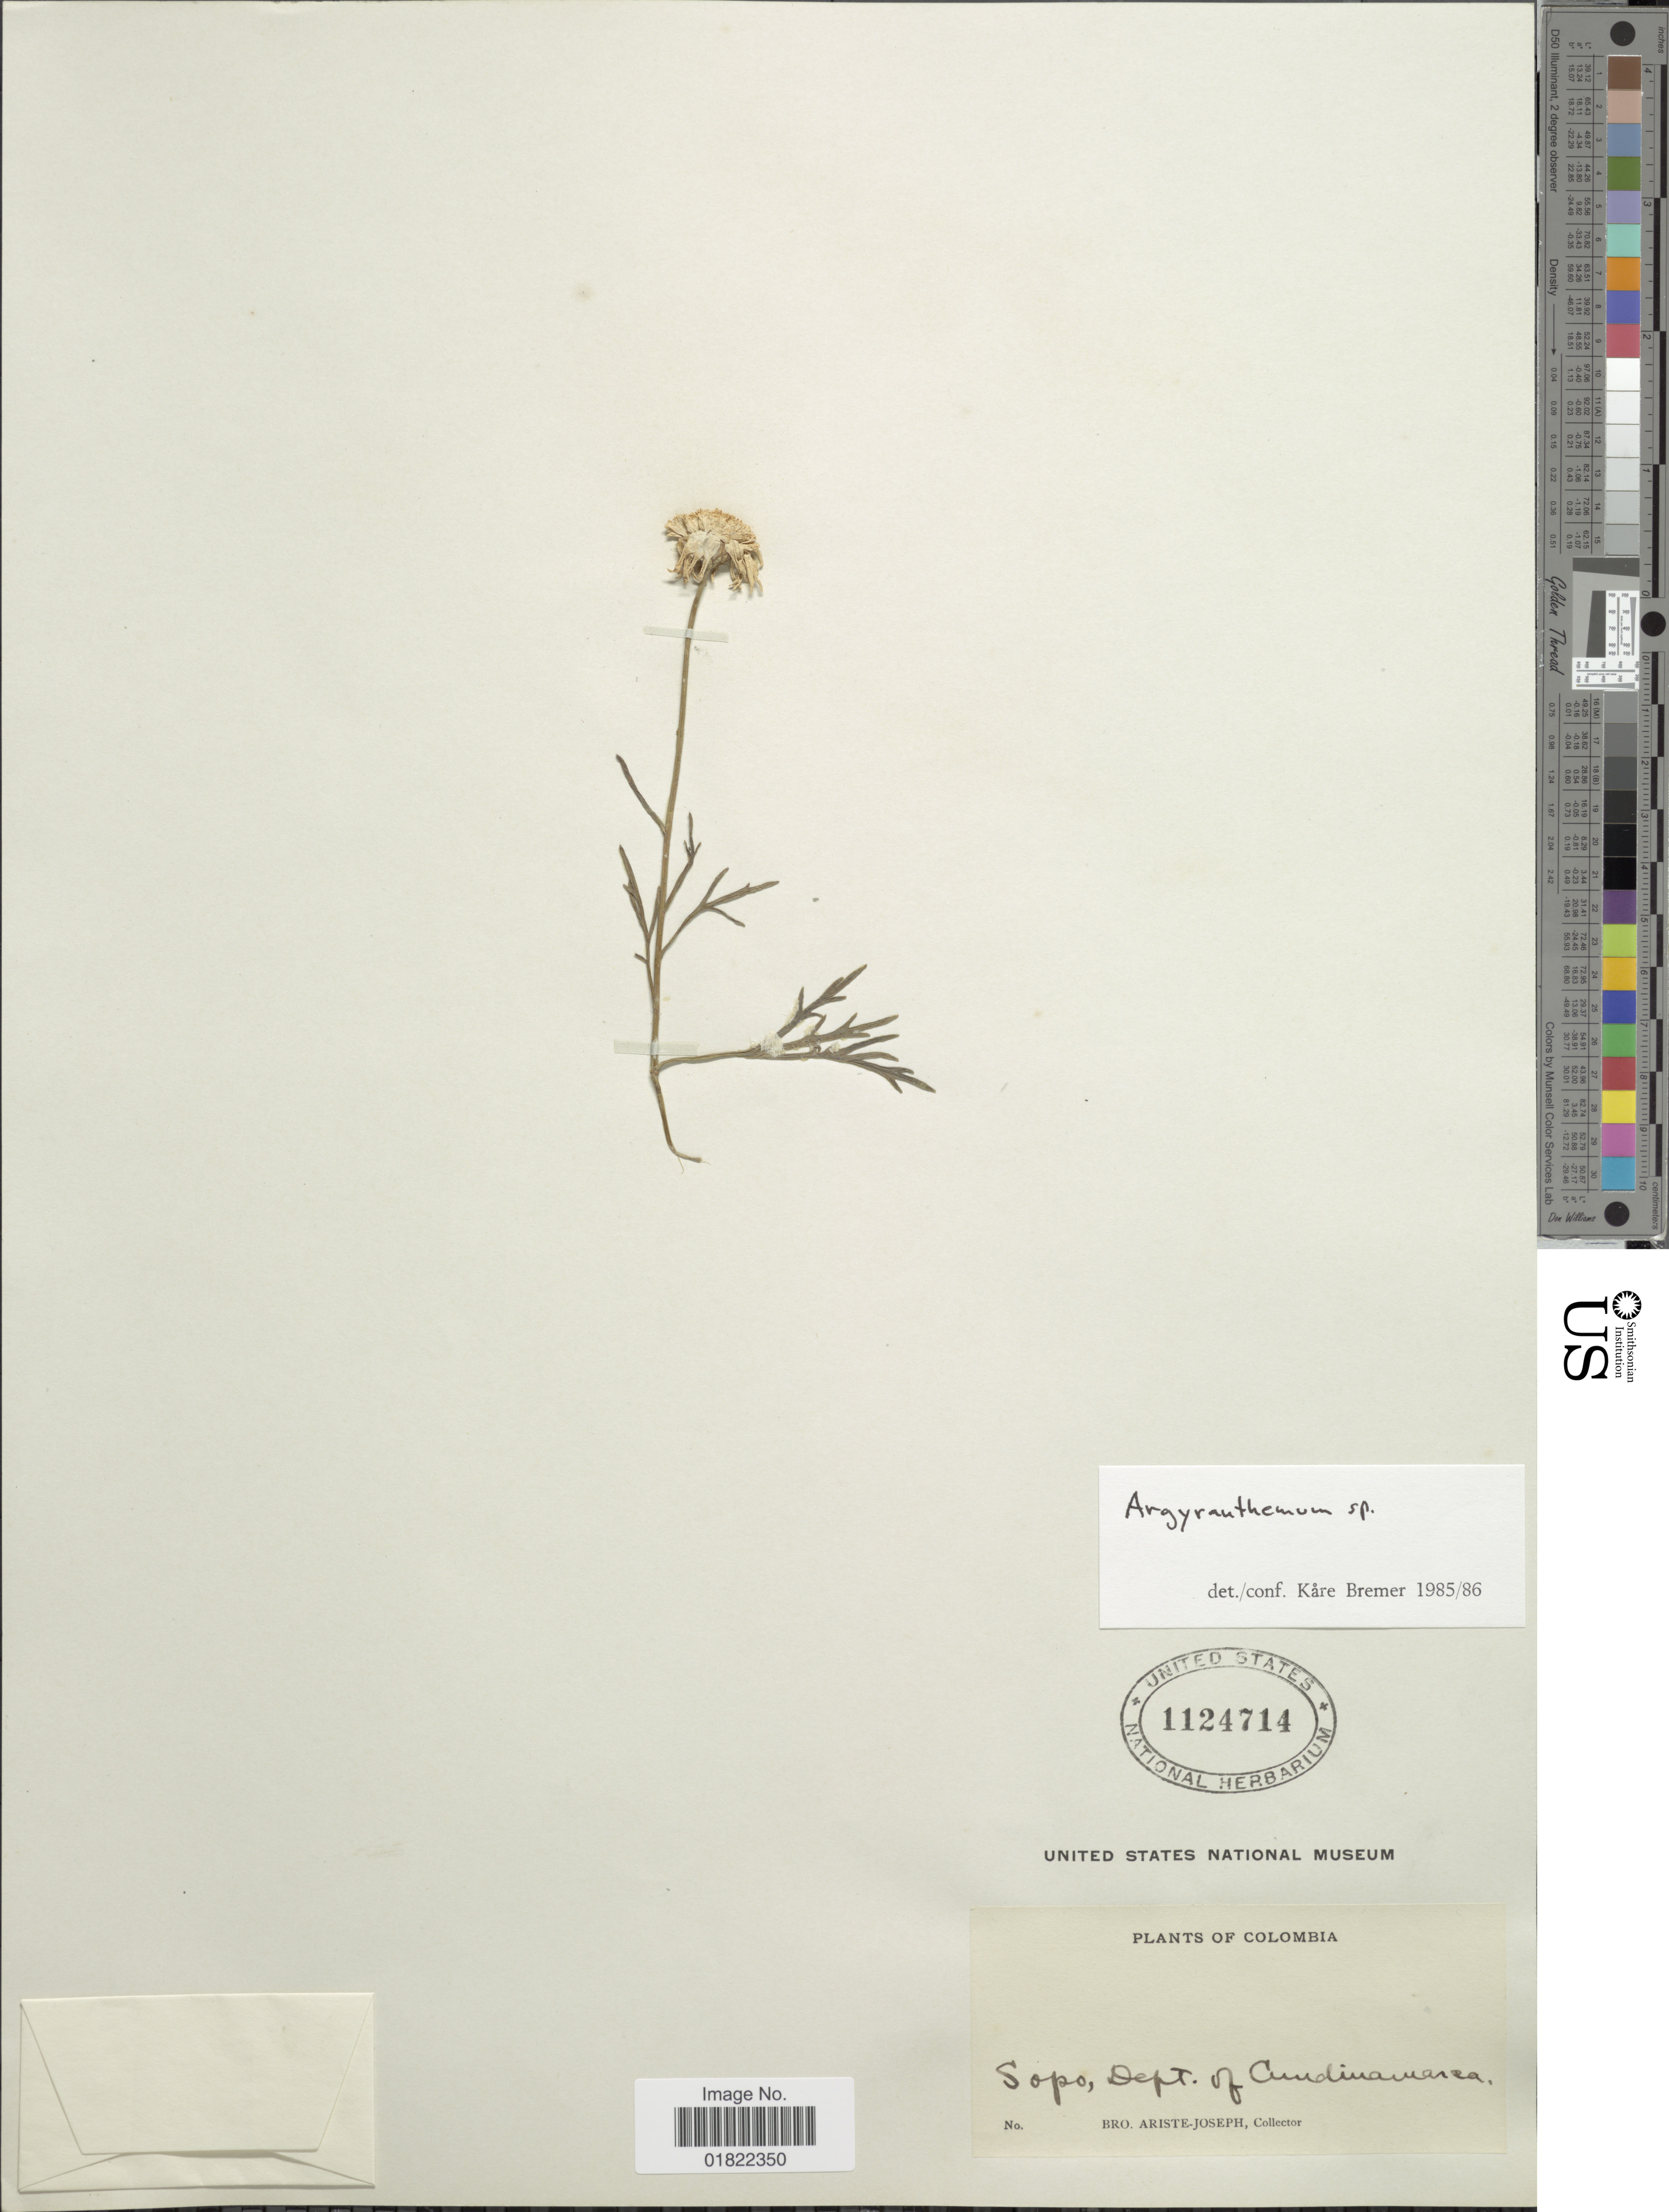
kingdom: Plantae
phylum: Tracheophyta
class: Magnoliopsida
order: Asterales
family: Asteraceae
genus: Argyranthemum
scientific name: Argyranthemum sp.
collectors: Bro. Ariste-Joseph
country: Colombia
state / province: Cundinamarca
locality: Sopo, Dept. of Cundinamarca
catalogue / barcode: US 1124714